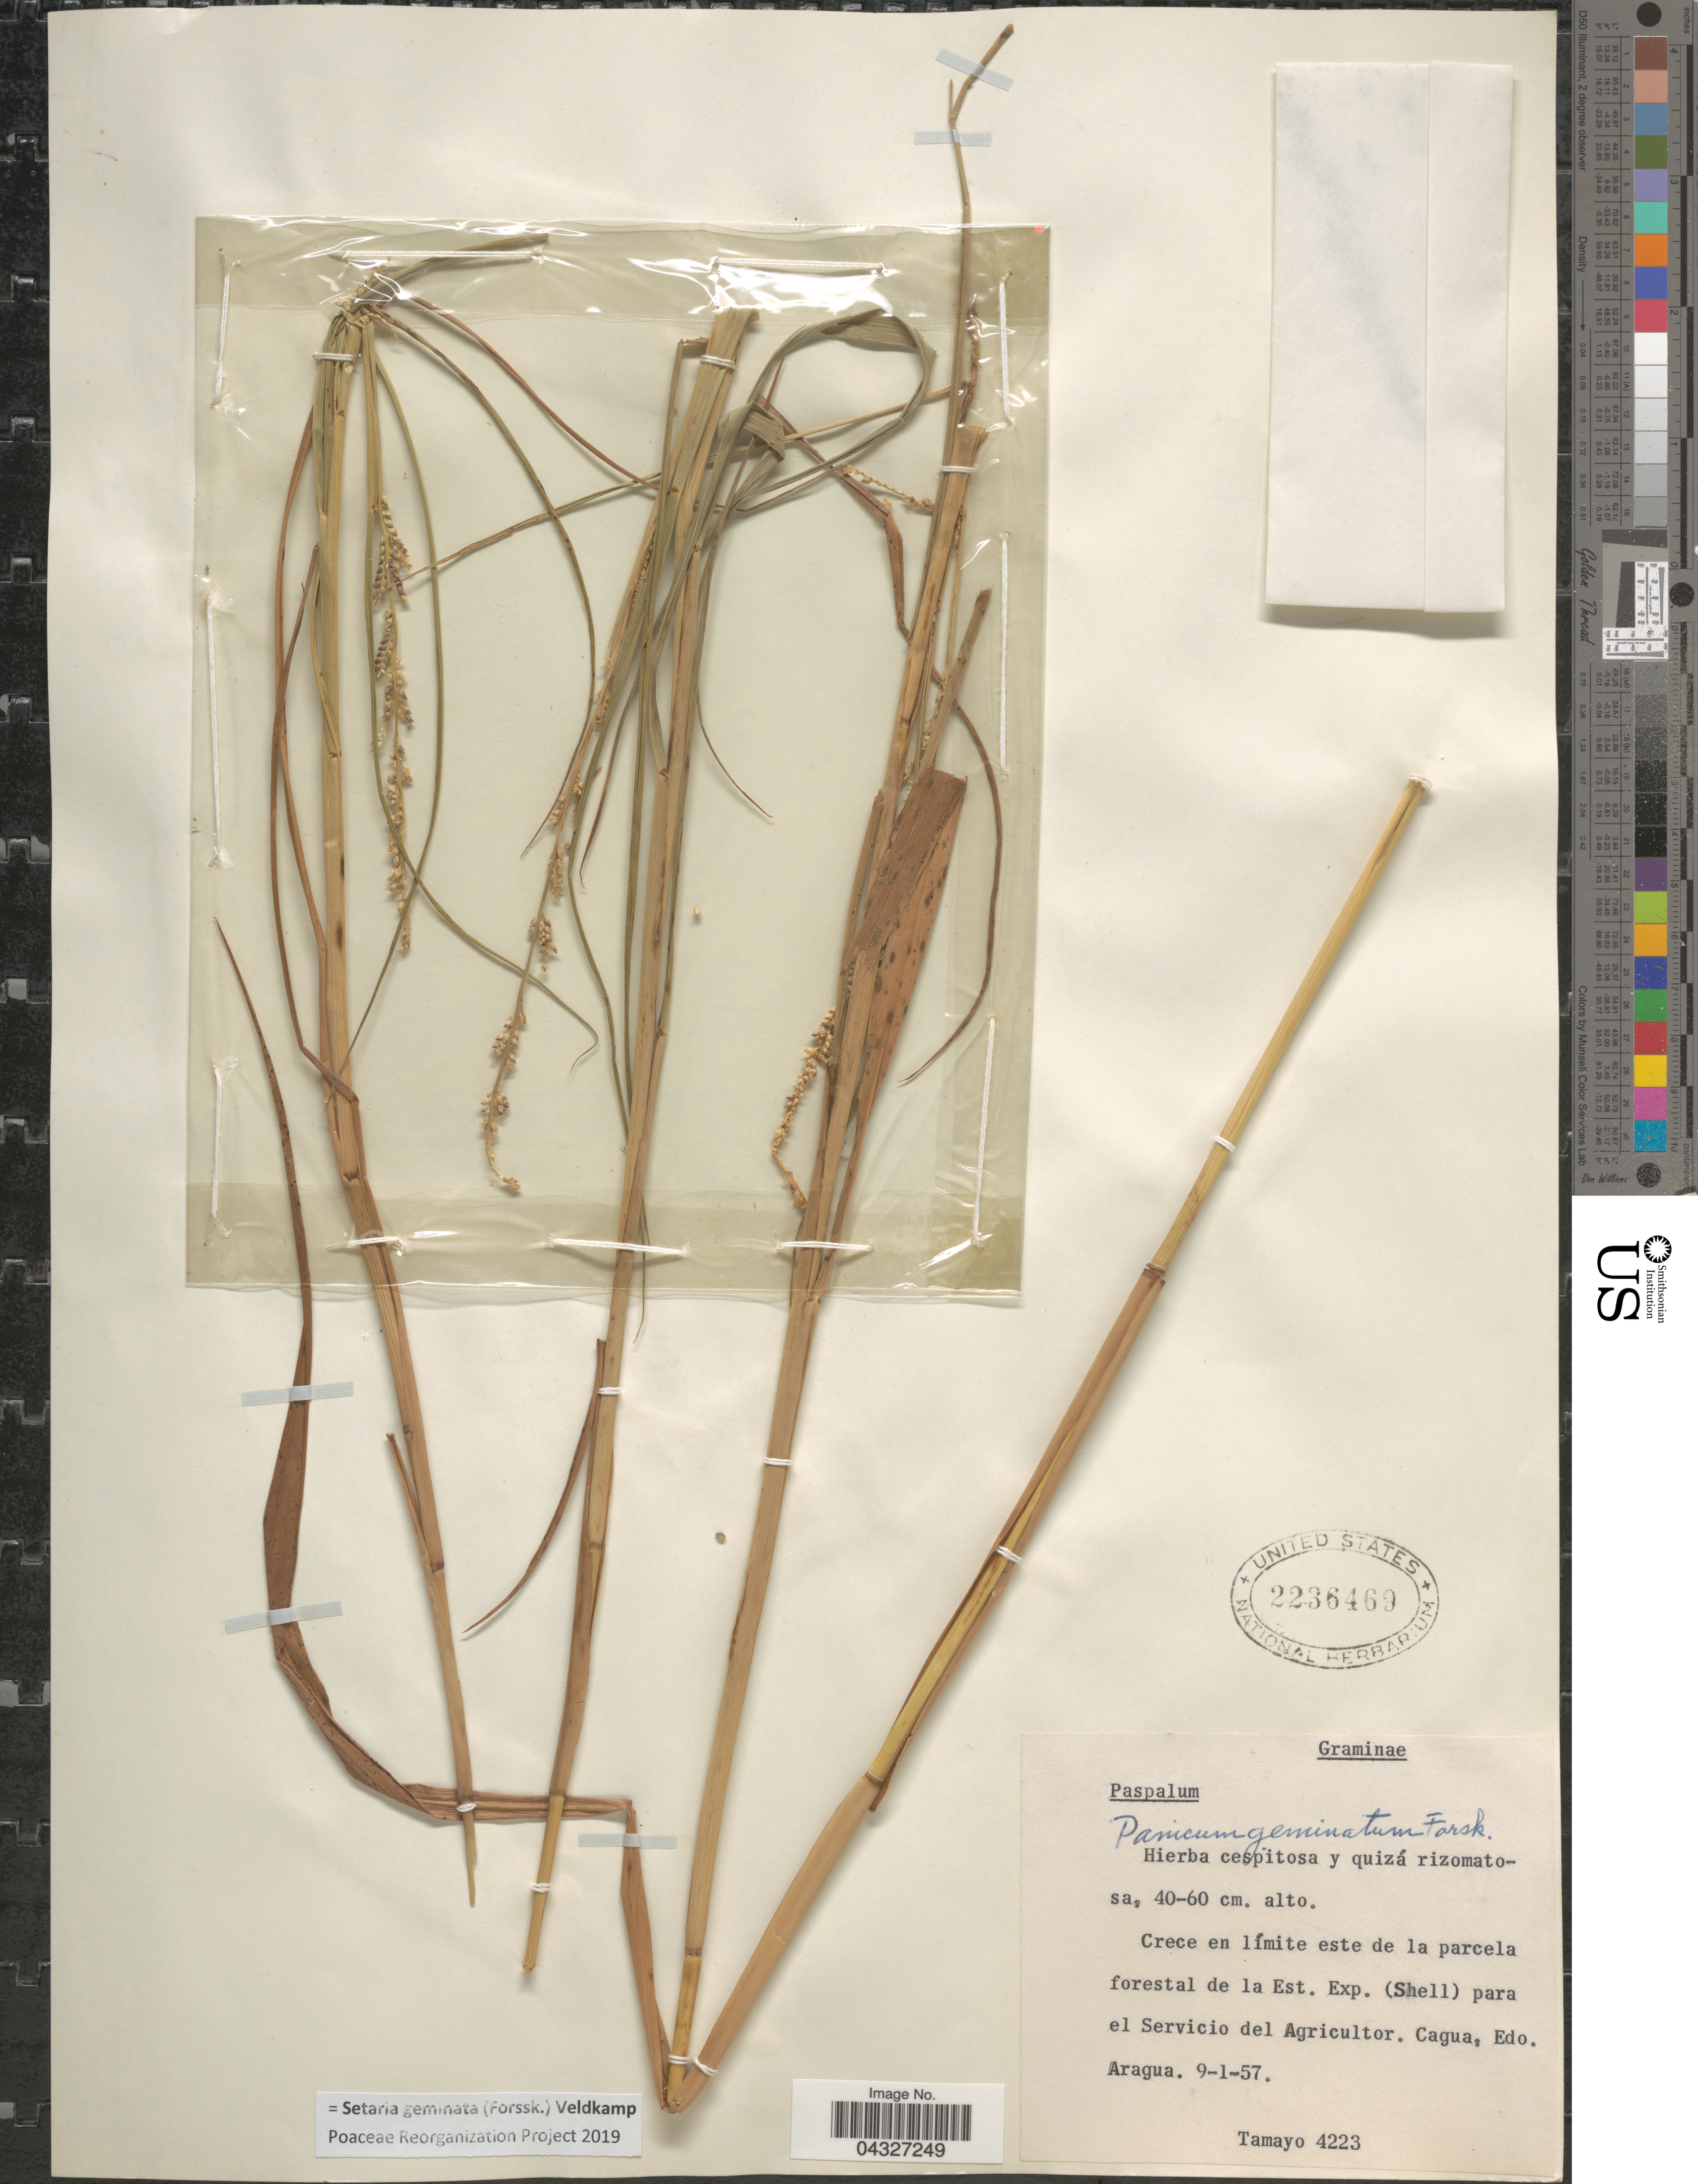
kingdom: Plantae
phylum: Tracheophyta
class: Liliopsida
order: Poales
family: Poaceae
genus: Setaria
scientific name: Setaria geminata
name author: (Forssk.) Veldkamp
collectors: -. Tamayo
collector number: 4223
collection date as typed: Transcribed d/m/y: 9/1/57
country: Venezuela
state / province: Aragua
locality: Crece en límite este de la parcela forestal de la Est. Exp. (Shell) para el Servicio del Agricultor. Cagua, Edo. Aragua.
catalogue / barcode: US 2236469